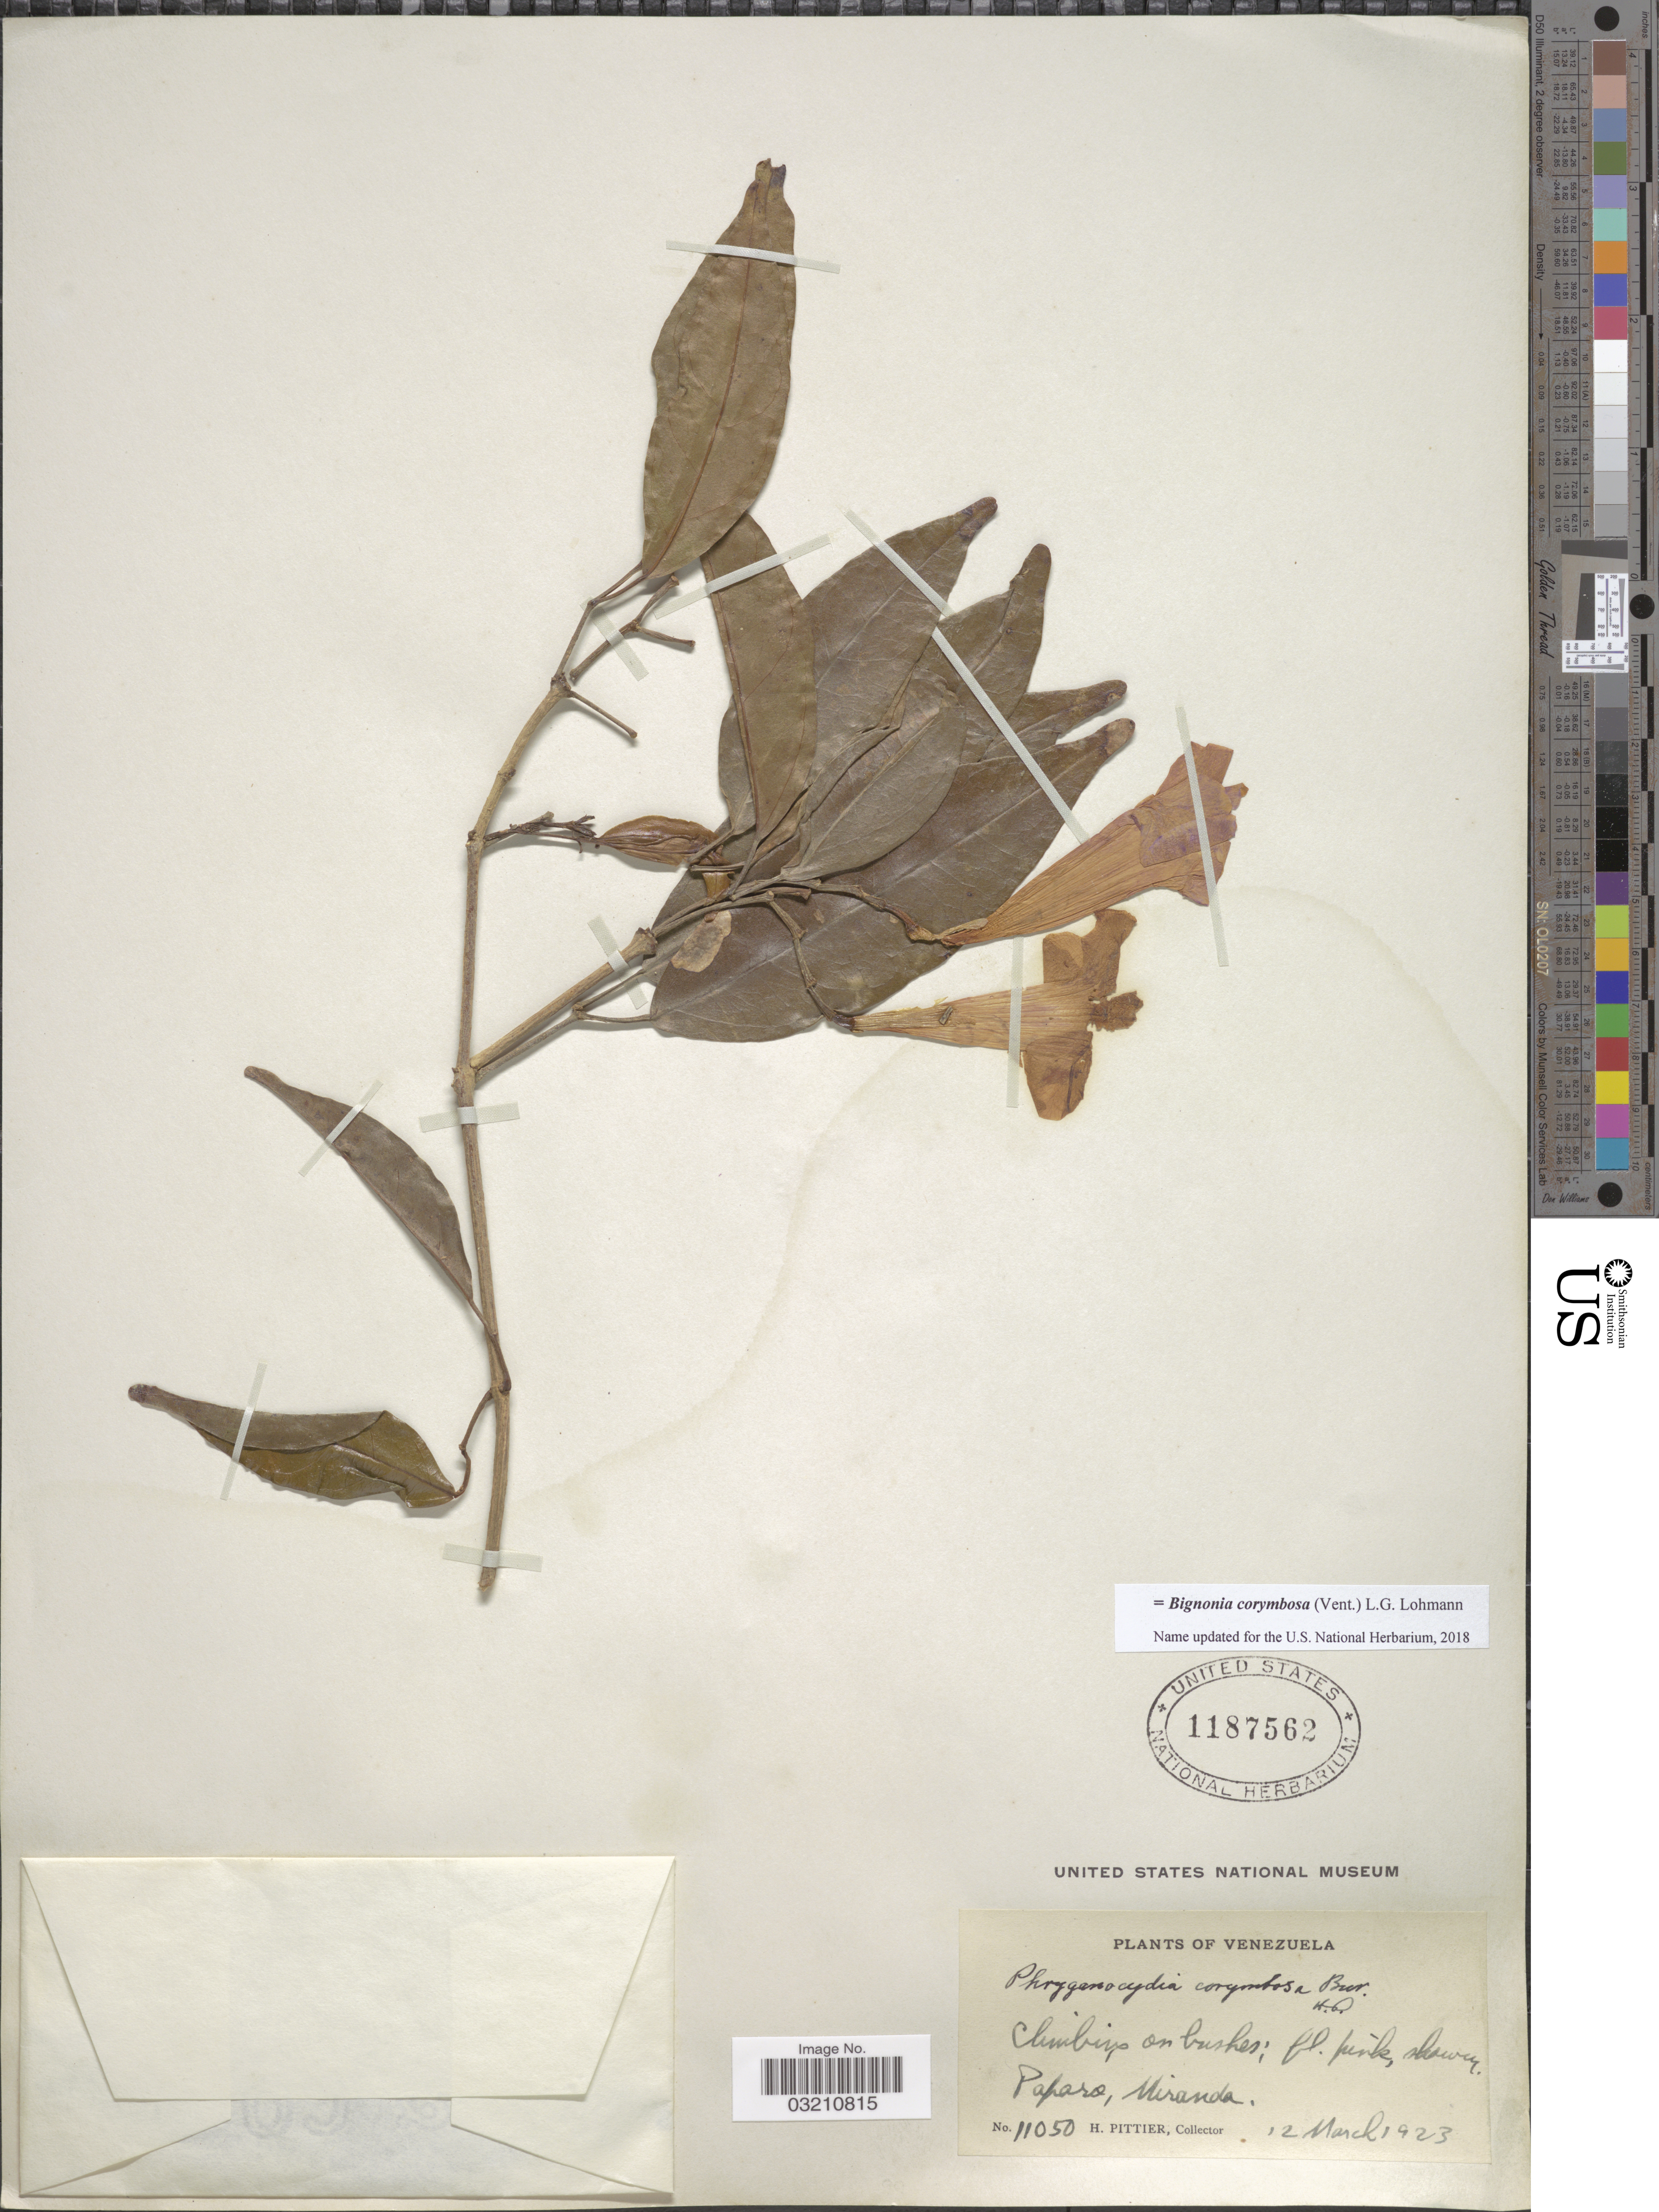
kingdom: Plantae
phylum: Tracheophyta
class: Magnoliopsida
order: Lamiales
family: Bignoniaceae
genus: Bignonia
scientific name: Bignonia corymbosa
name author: (Vent.) L.G. Lohmann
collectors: H. F. Pittier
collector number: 11050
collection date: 1923-03-12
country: Venezuela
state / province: Miranda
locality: Paparo.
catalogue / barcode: US 1187562